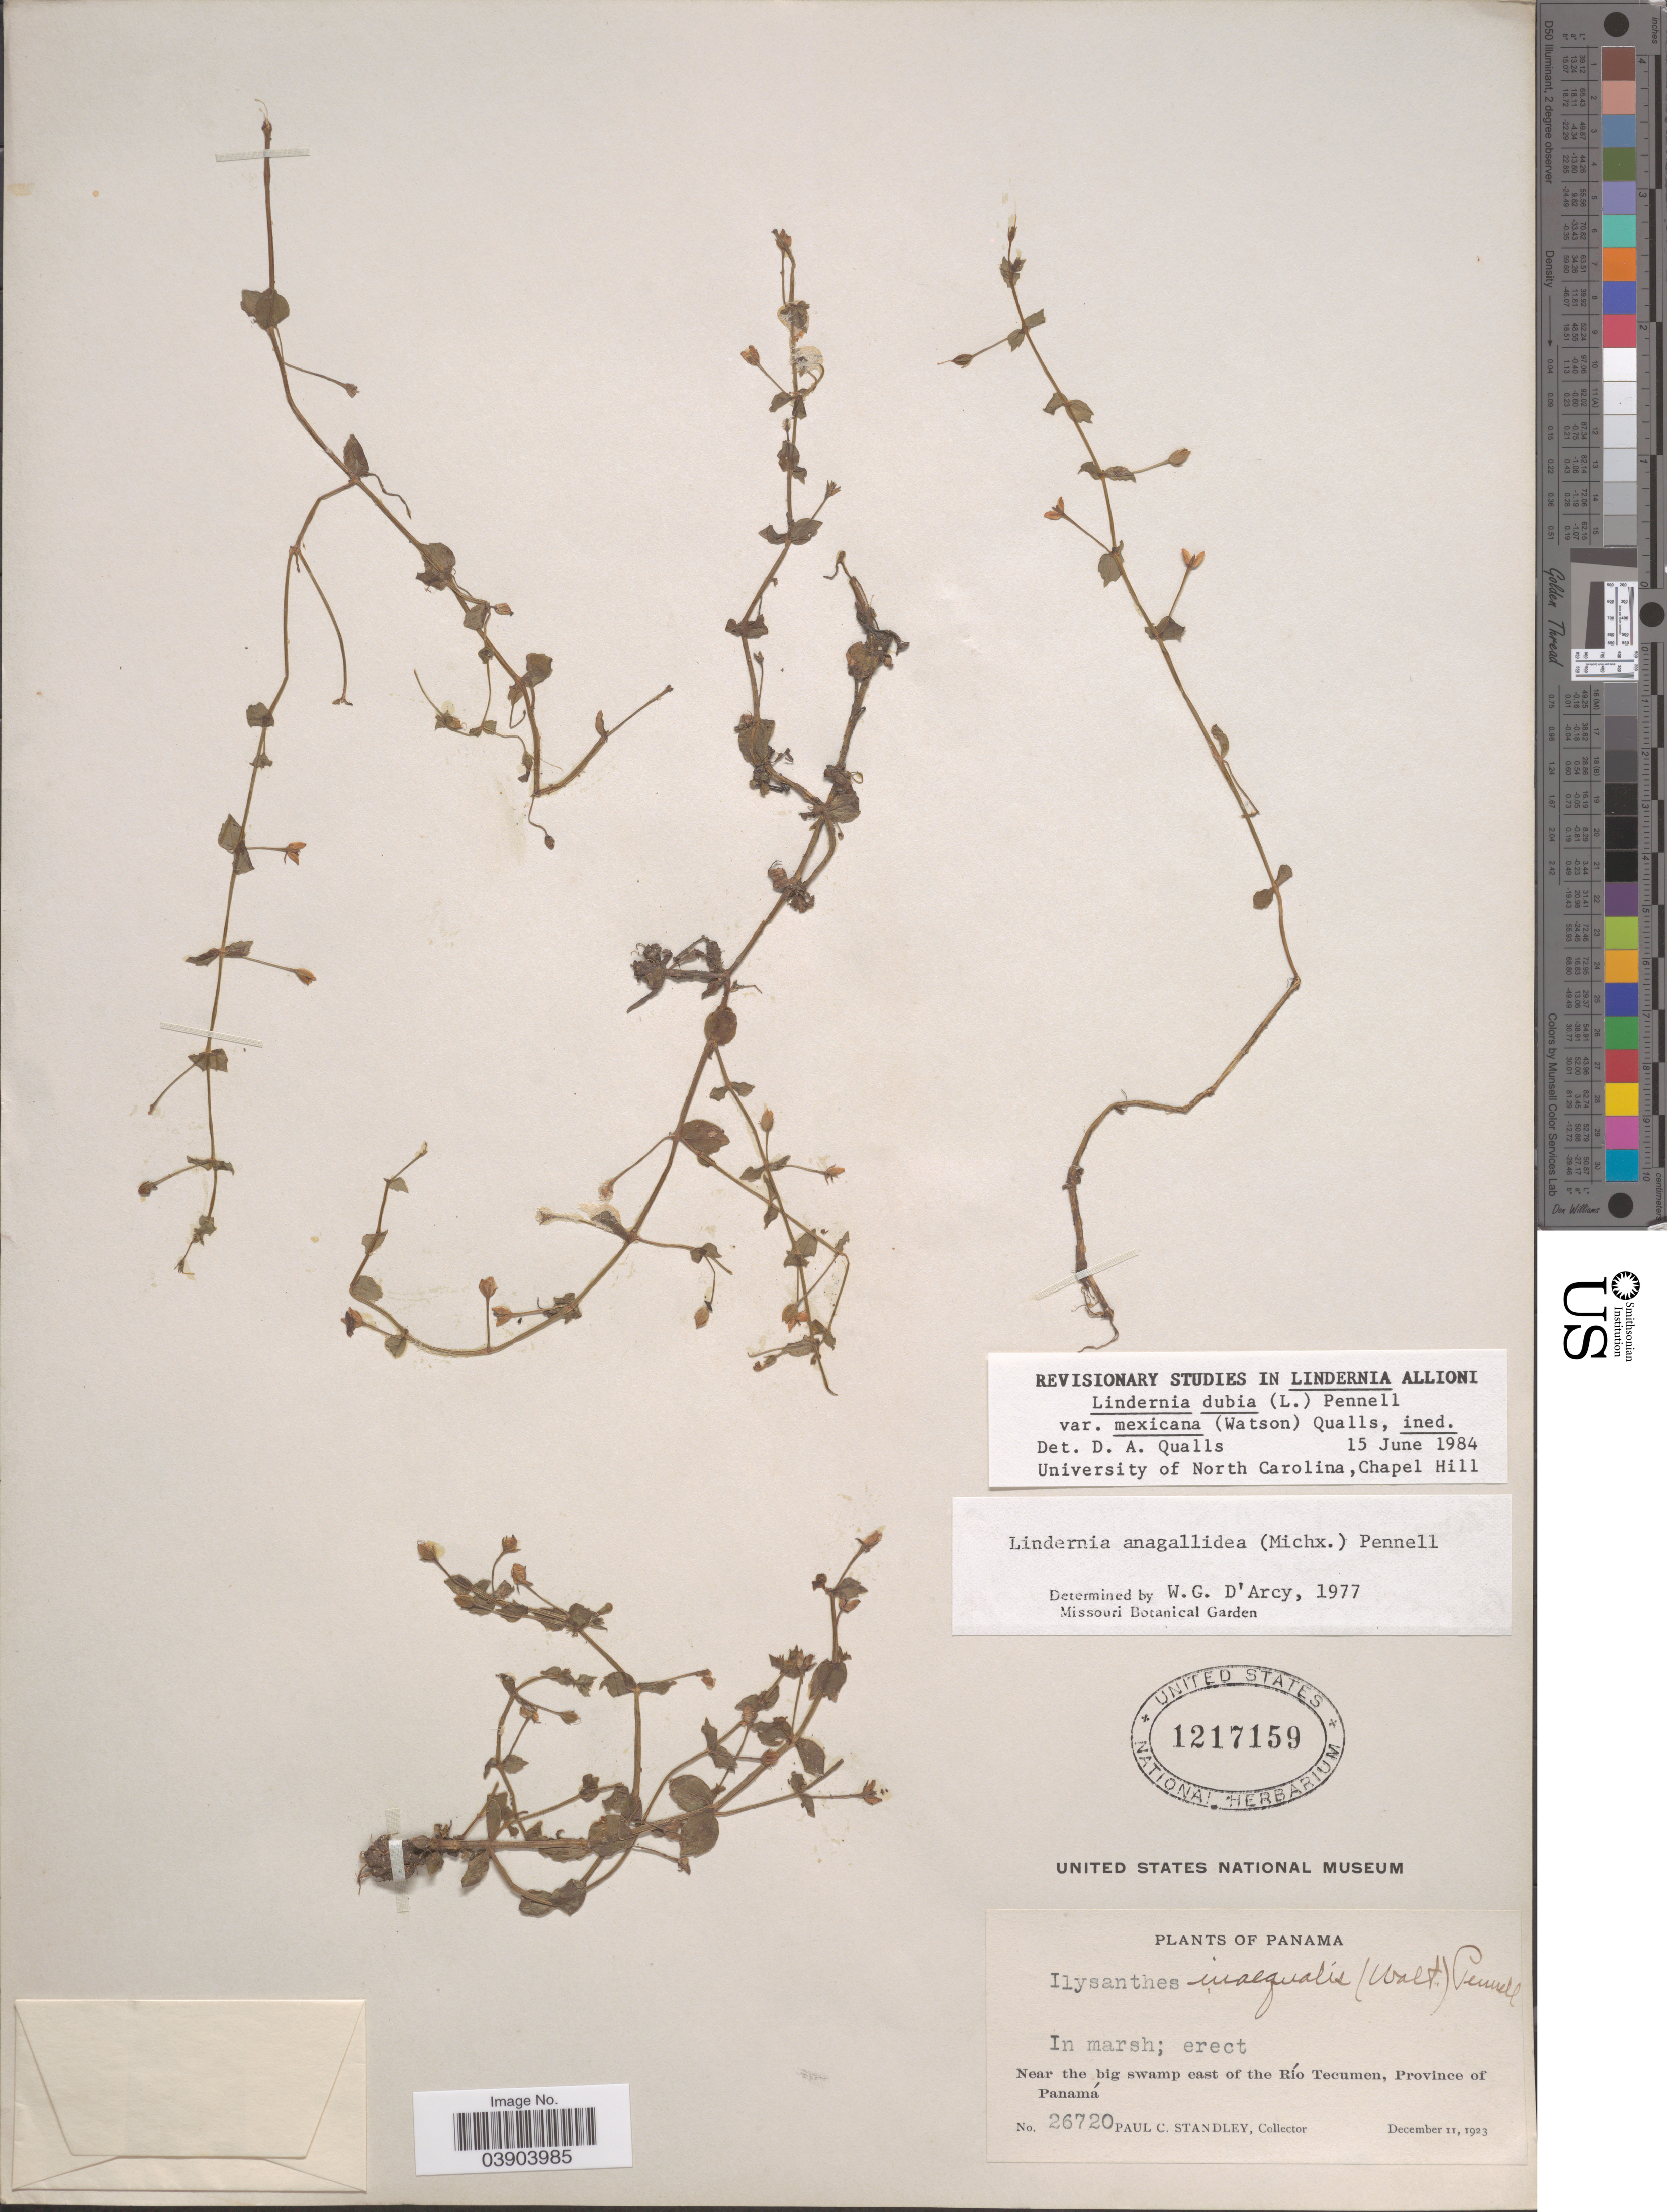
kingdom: Plantae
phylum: Tracheophyta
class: Magnoliopsida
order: Lamiales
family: Linderniaceae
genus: Lindernia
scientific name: Lindernia dubia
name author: (L.) Pennell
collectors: P. C. Standley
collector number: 26720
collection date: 1923-12-11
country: Panama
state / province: Panamá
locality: Near the big swamp east of the Río Tecumen.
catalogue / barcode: US 1217159